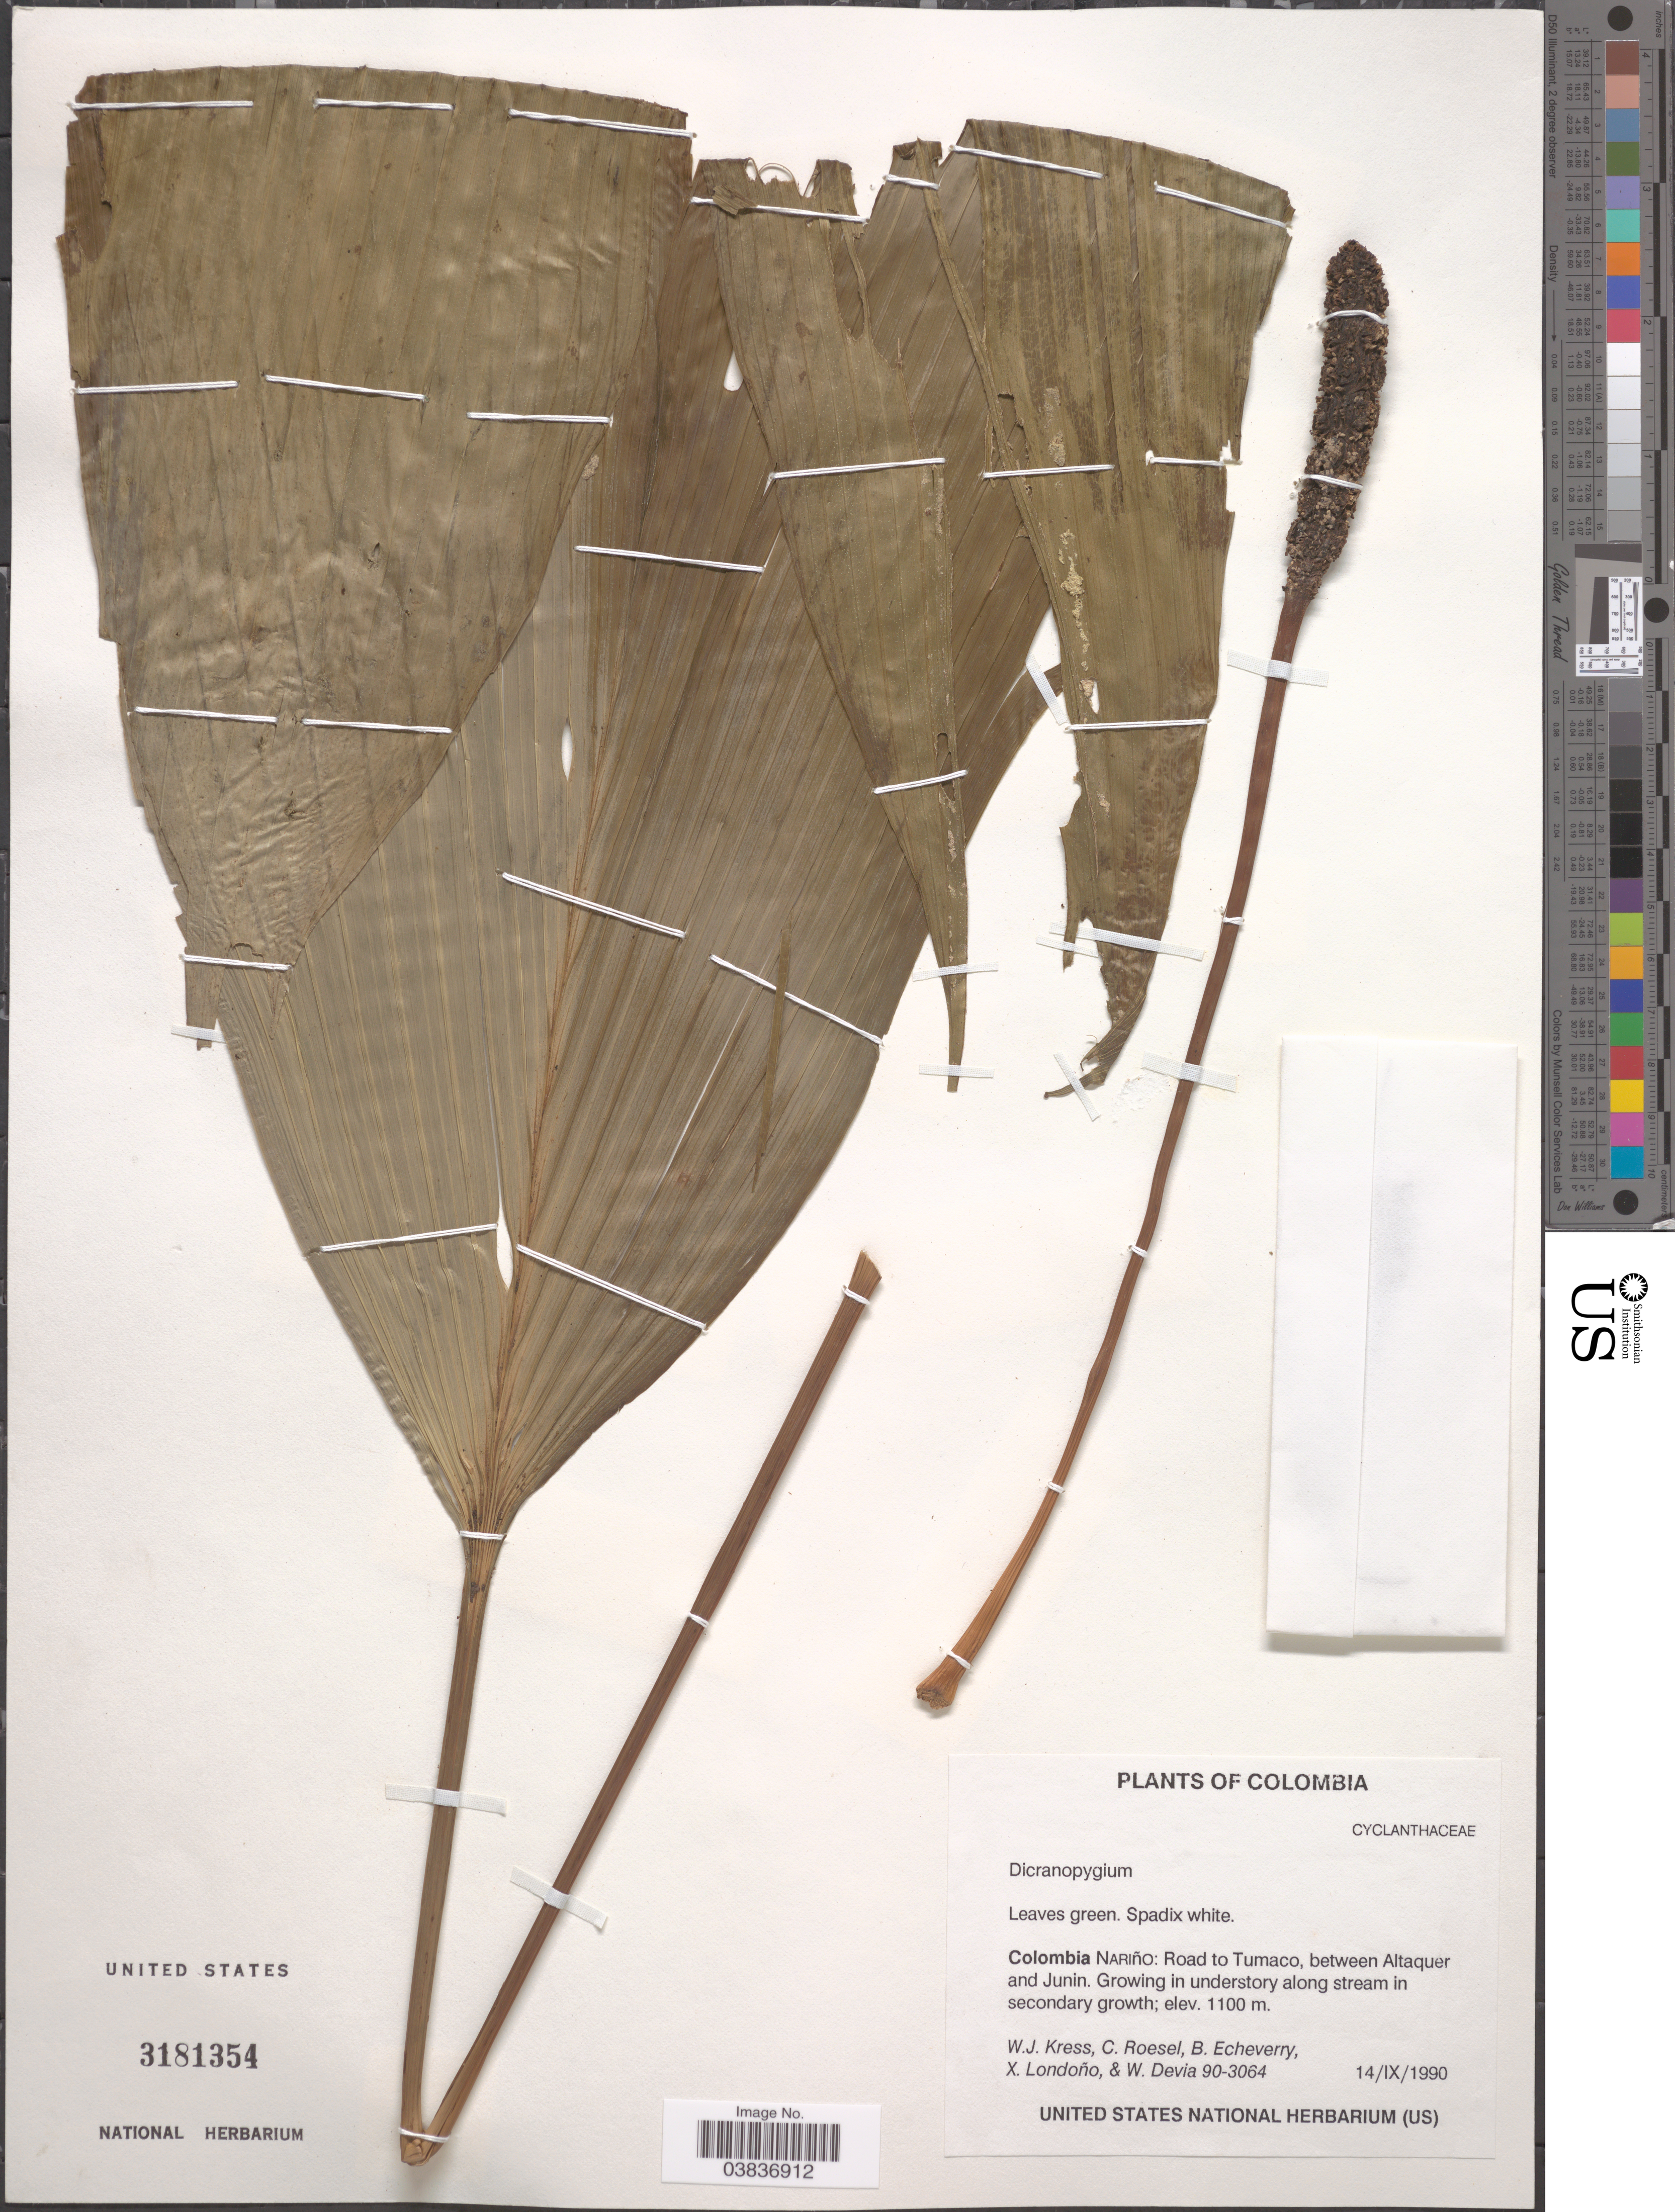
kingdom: Plantae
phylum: Tracheophyta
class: Liliopsida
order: Pandanales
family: Cyclanthaceae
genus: Dicranopygium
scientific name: Dicranopygium sp.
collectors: W. J. Kress, C. S. Roesel, B. Echeverry, X. Londoño & W. Devia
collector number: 90-3064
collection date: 1990-09-14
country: Colombia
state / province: Nariño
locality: Road to Tumaco, between Altaquer and Junin.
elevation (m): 1100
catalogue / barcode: US 3181354